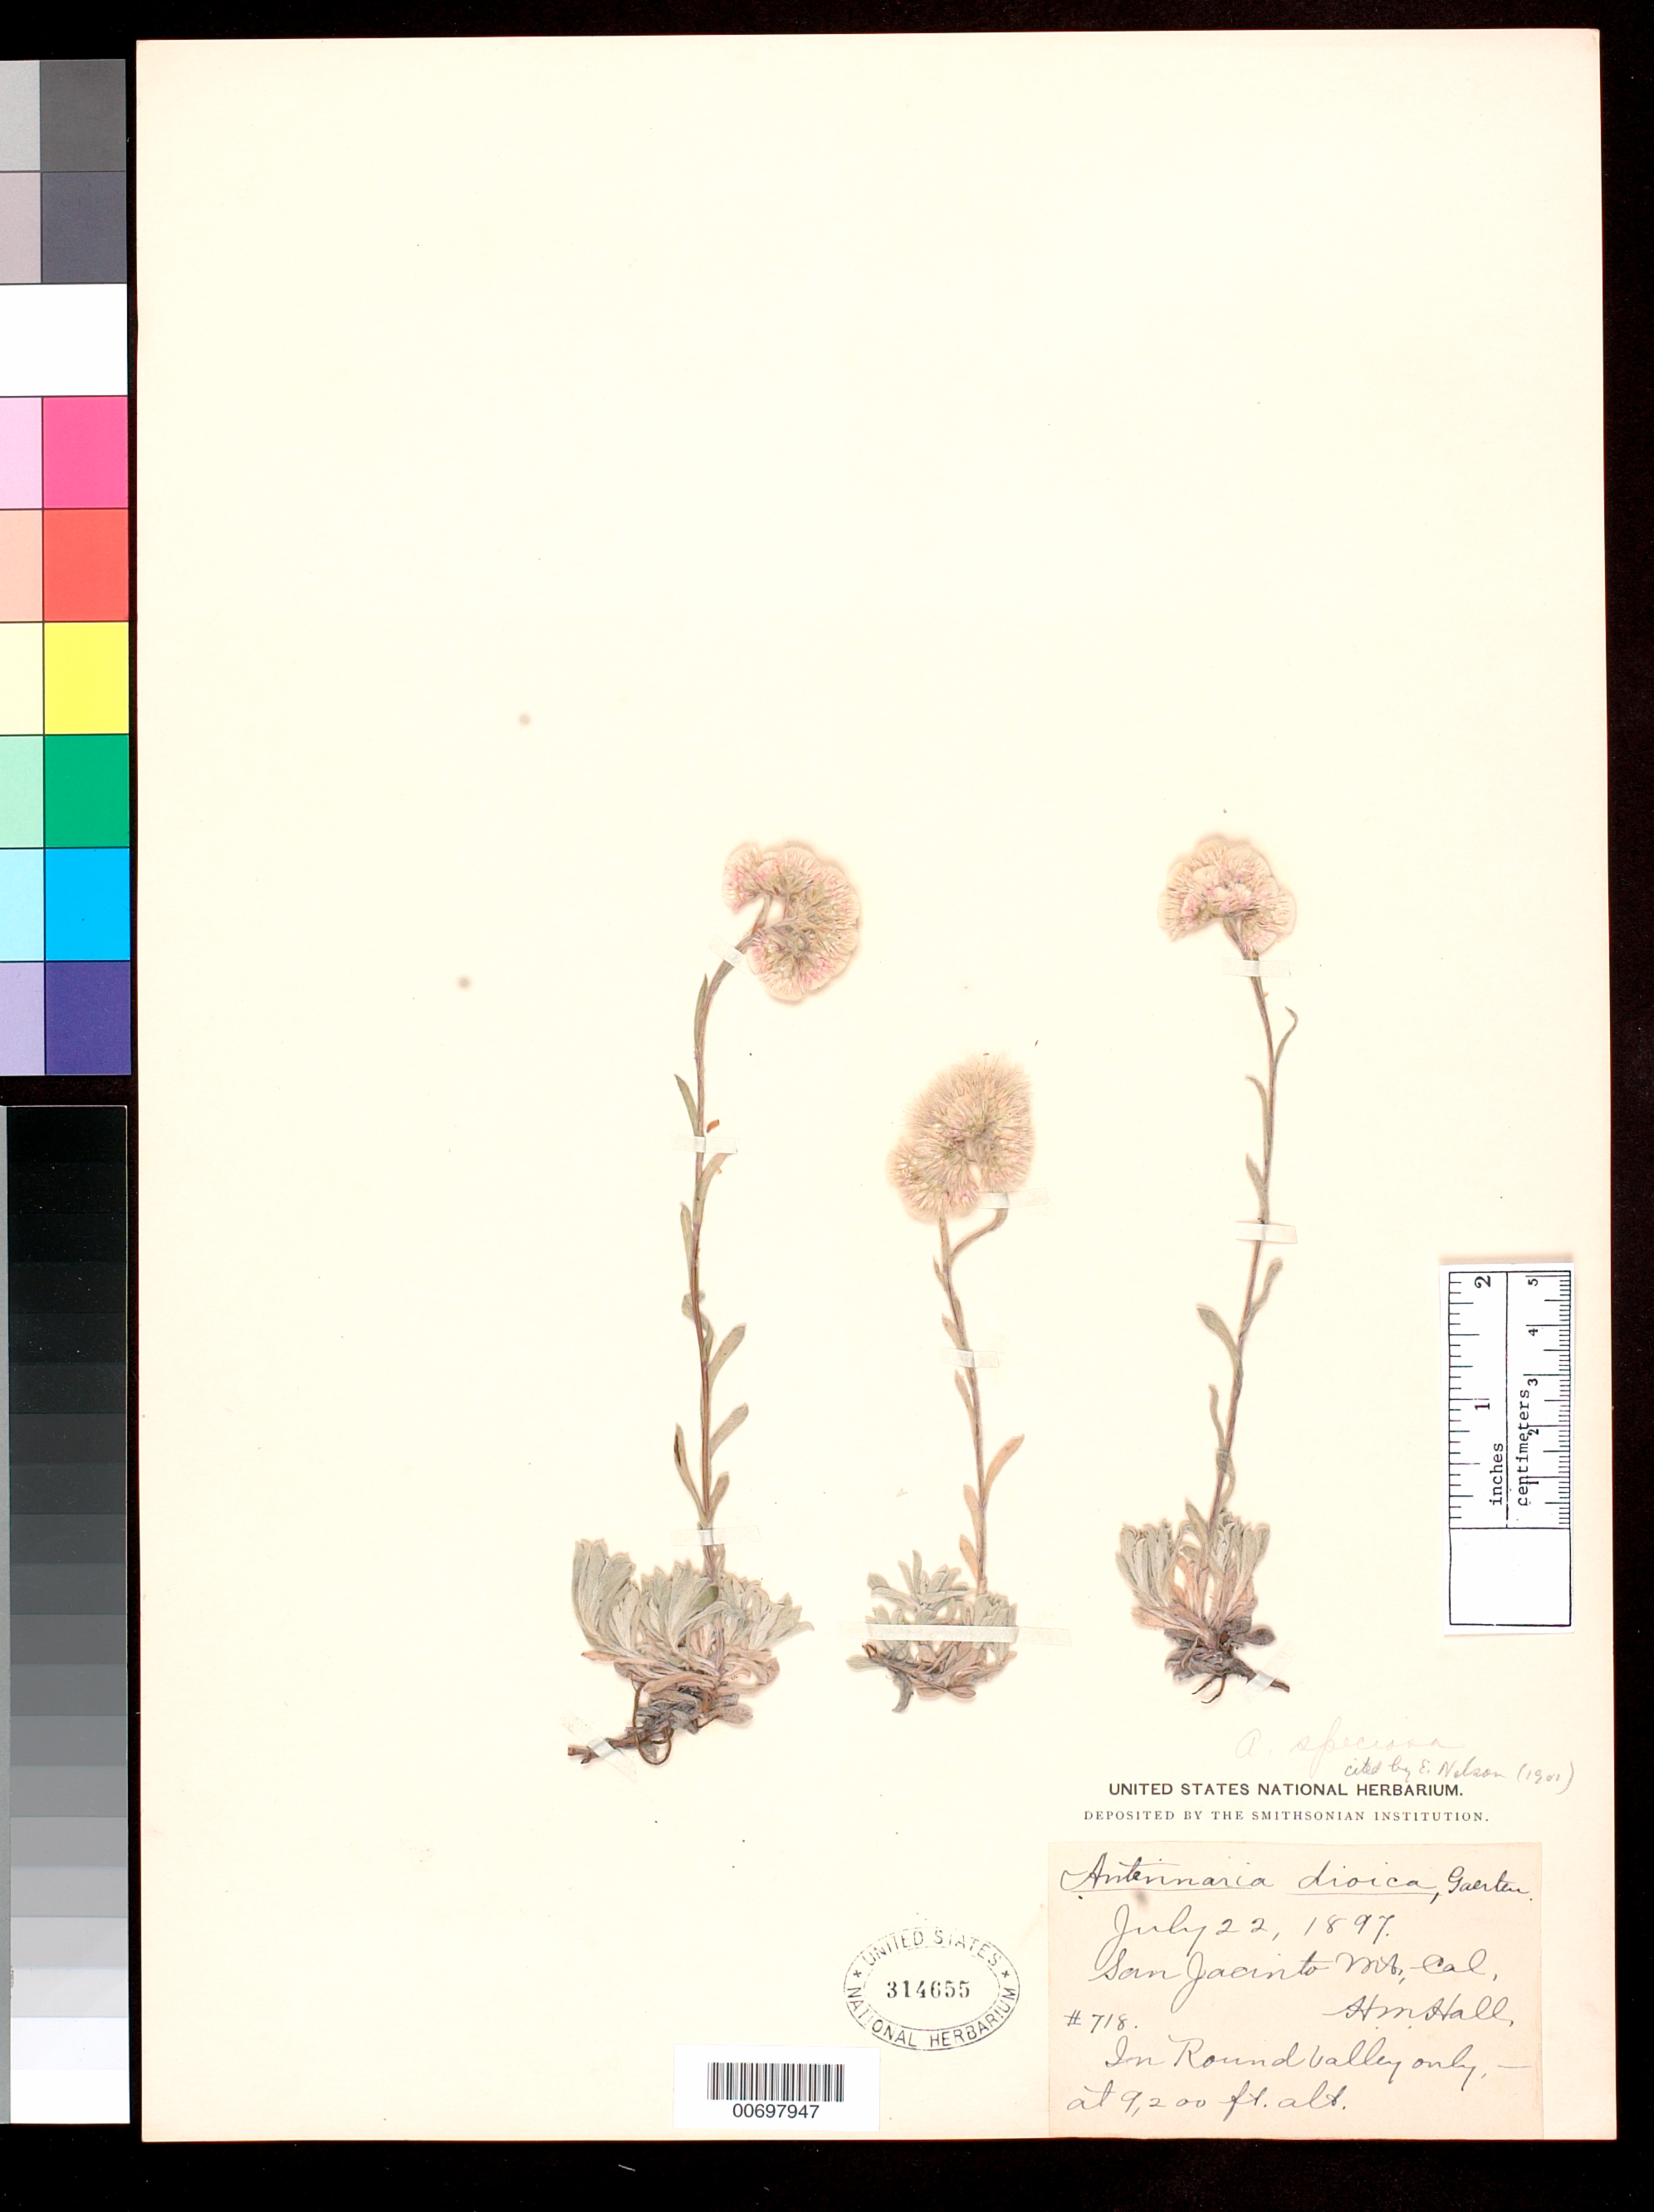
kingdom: Plantae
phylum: Tracheophyta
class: Magnoliopsida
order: Asterales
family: Asteraceae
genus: Antennaria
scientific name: Antennaria speciosa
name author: E.E. Nelson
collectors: H. M. Hall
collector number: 718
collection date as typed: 22 Jul 1897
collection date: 1897-07-22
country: United States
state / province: California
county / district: Riverside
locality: San Jacinto Mt. In Round Valley only.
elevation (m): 2804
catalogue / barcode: US 314655